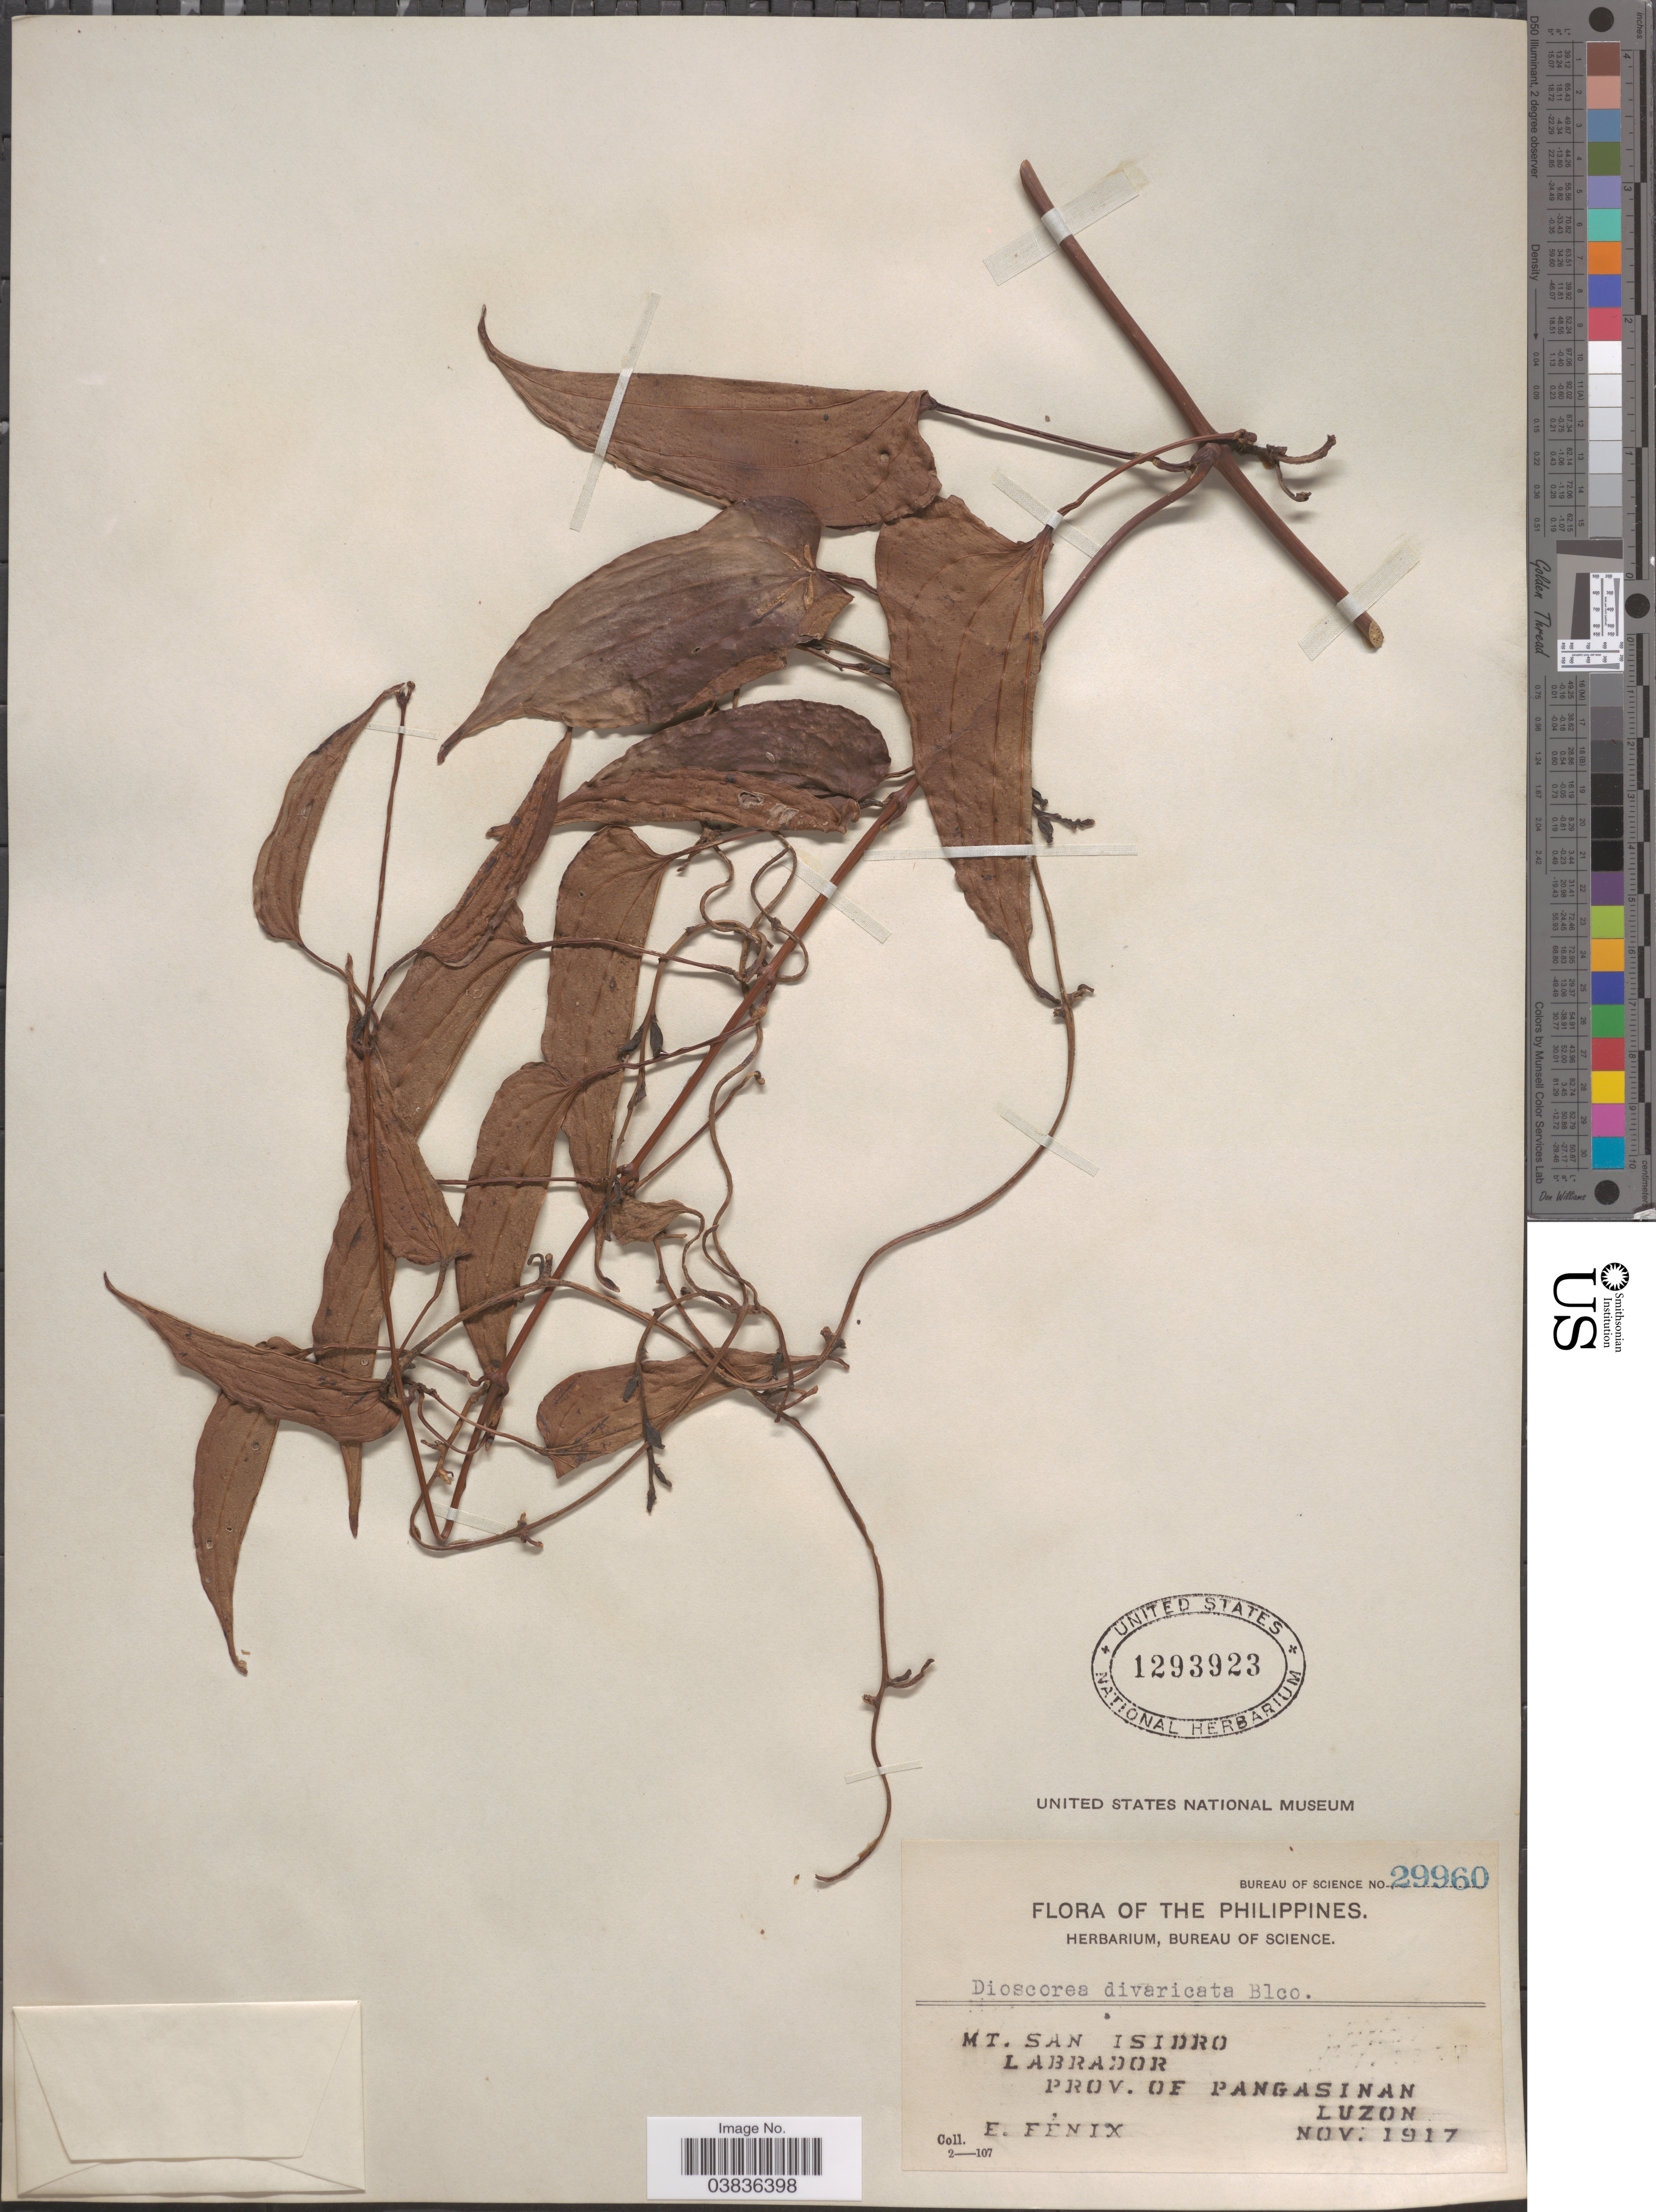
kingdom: Plantae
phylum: Tracheophyta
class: Liliopsida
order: Dioscoreales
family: Dioscoreaceae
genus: Dioscorea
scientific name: Dioscorea divaricata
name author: Blanco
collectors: E. Fenix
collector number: Bureau of Science 29960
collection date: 1917-11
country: Philippines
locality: Mt. San Isidro. Labrador. Prov. of Pangasinan. Luzon.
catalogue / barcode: US 1293923